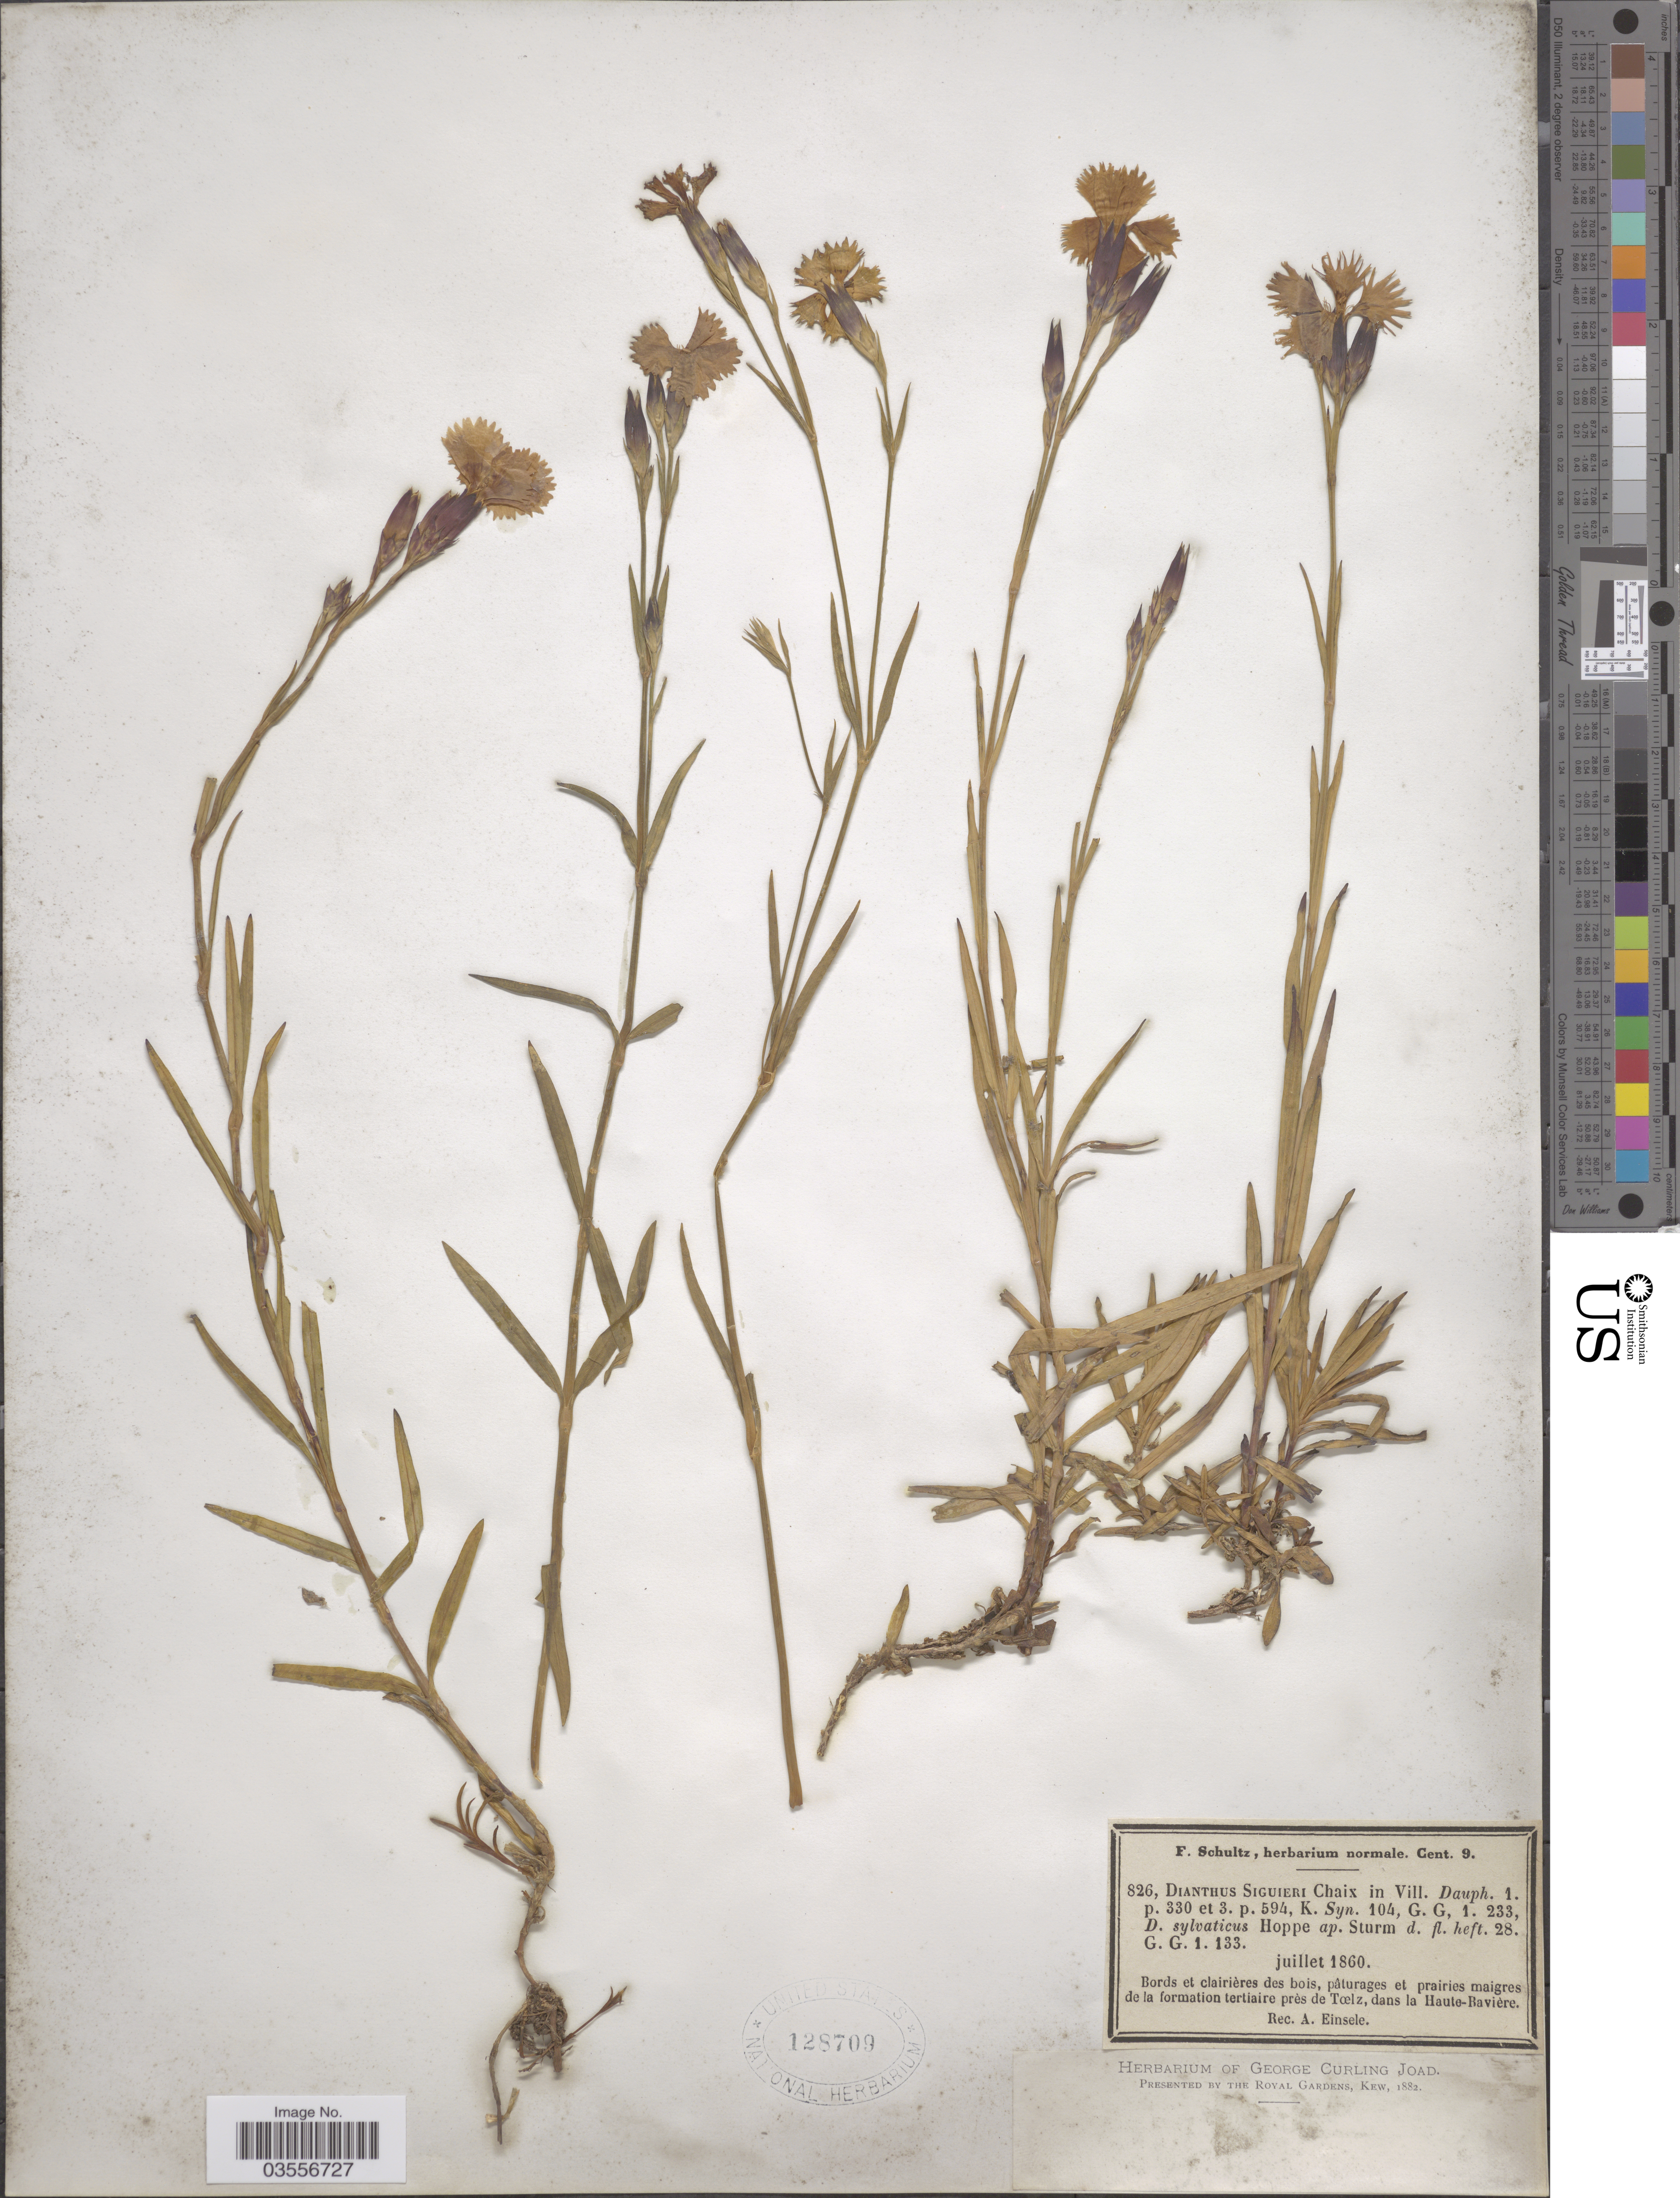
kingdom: Plantae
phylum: Tracheophyta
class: Magnoliopsida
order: Caryophyllales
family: Caryophyllaceae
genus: Dianthus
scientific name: Dianthus seguieri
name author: Vill.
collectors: F. Schultz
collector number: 826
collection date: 1860-07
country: Germany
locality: Bords et clairières des bois, pâturages et prairies maigres de la formation tertiaire près de Tælz, dans la Haute-Bavière.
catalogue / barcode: US 128709